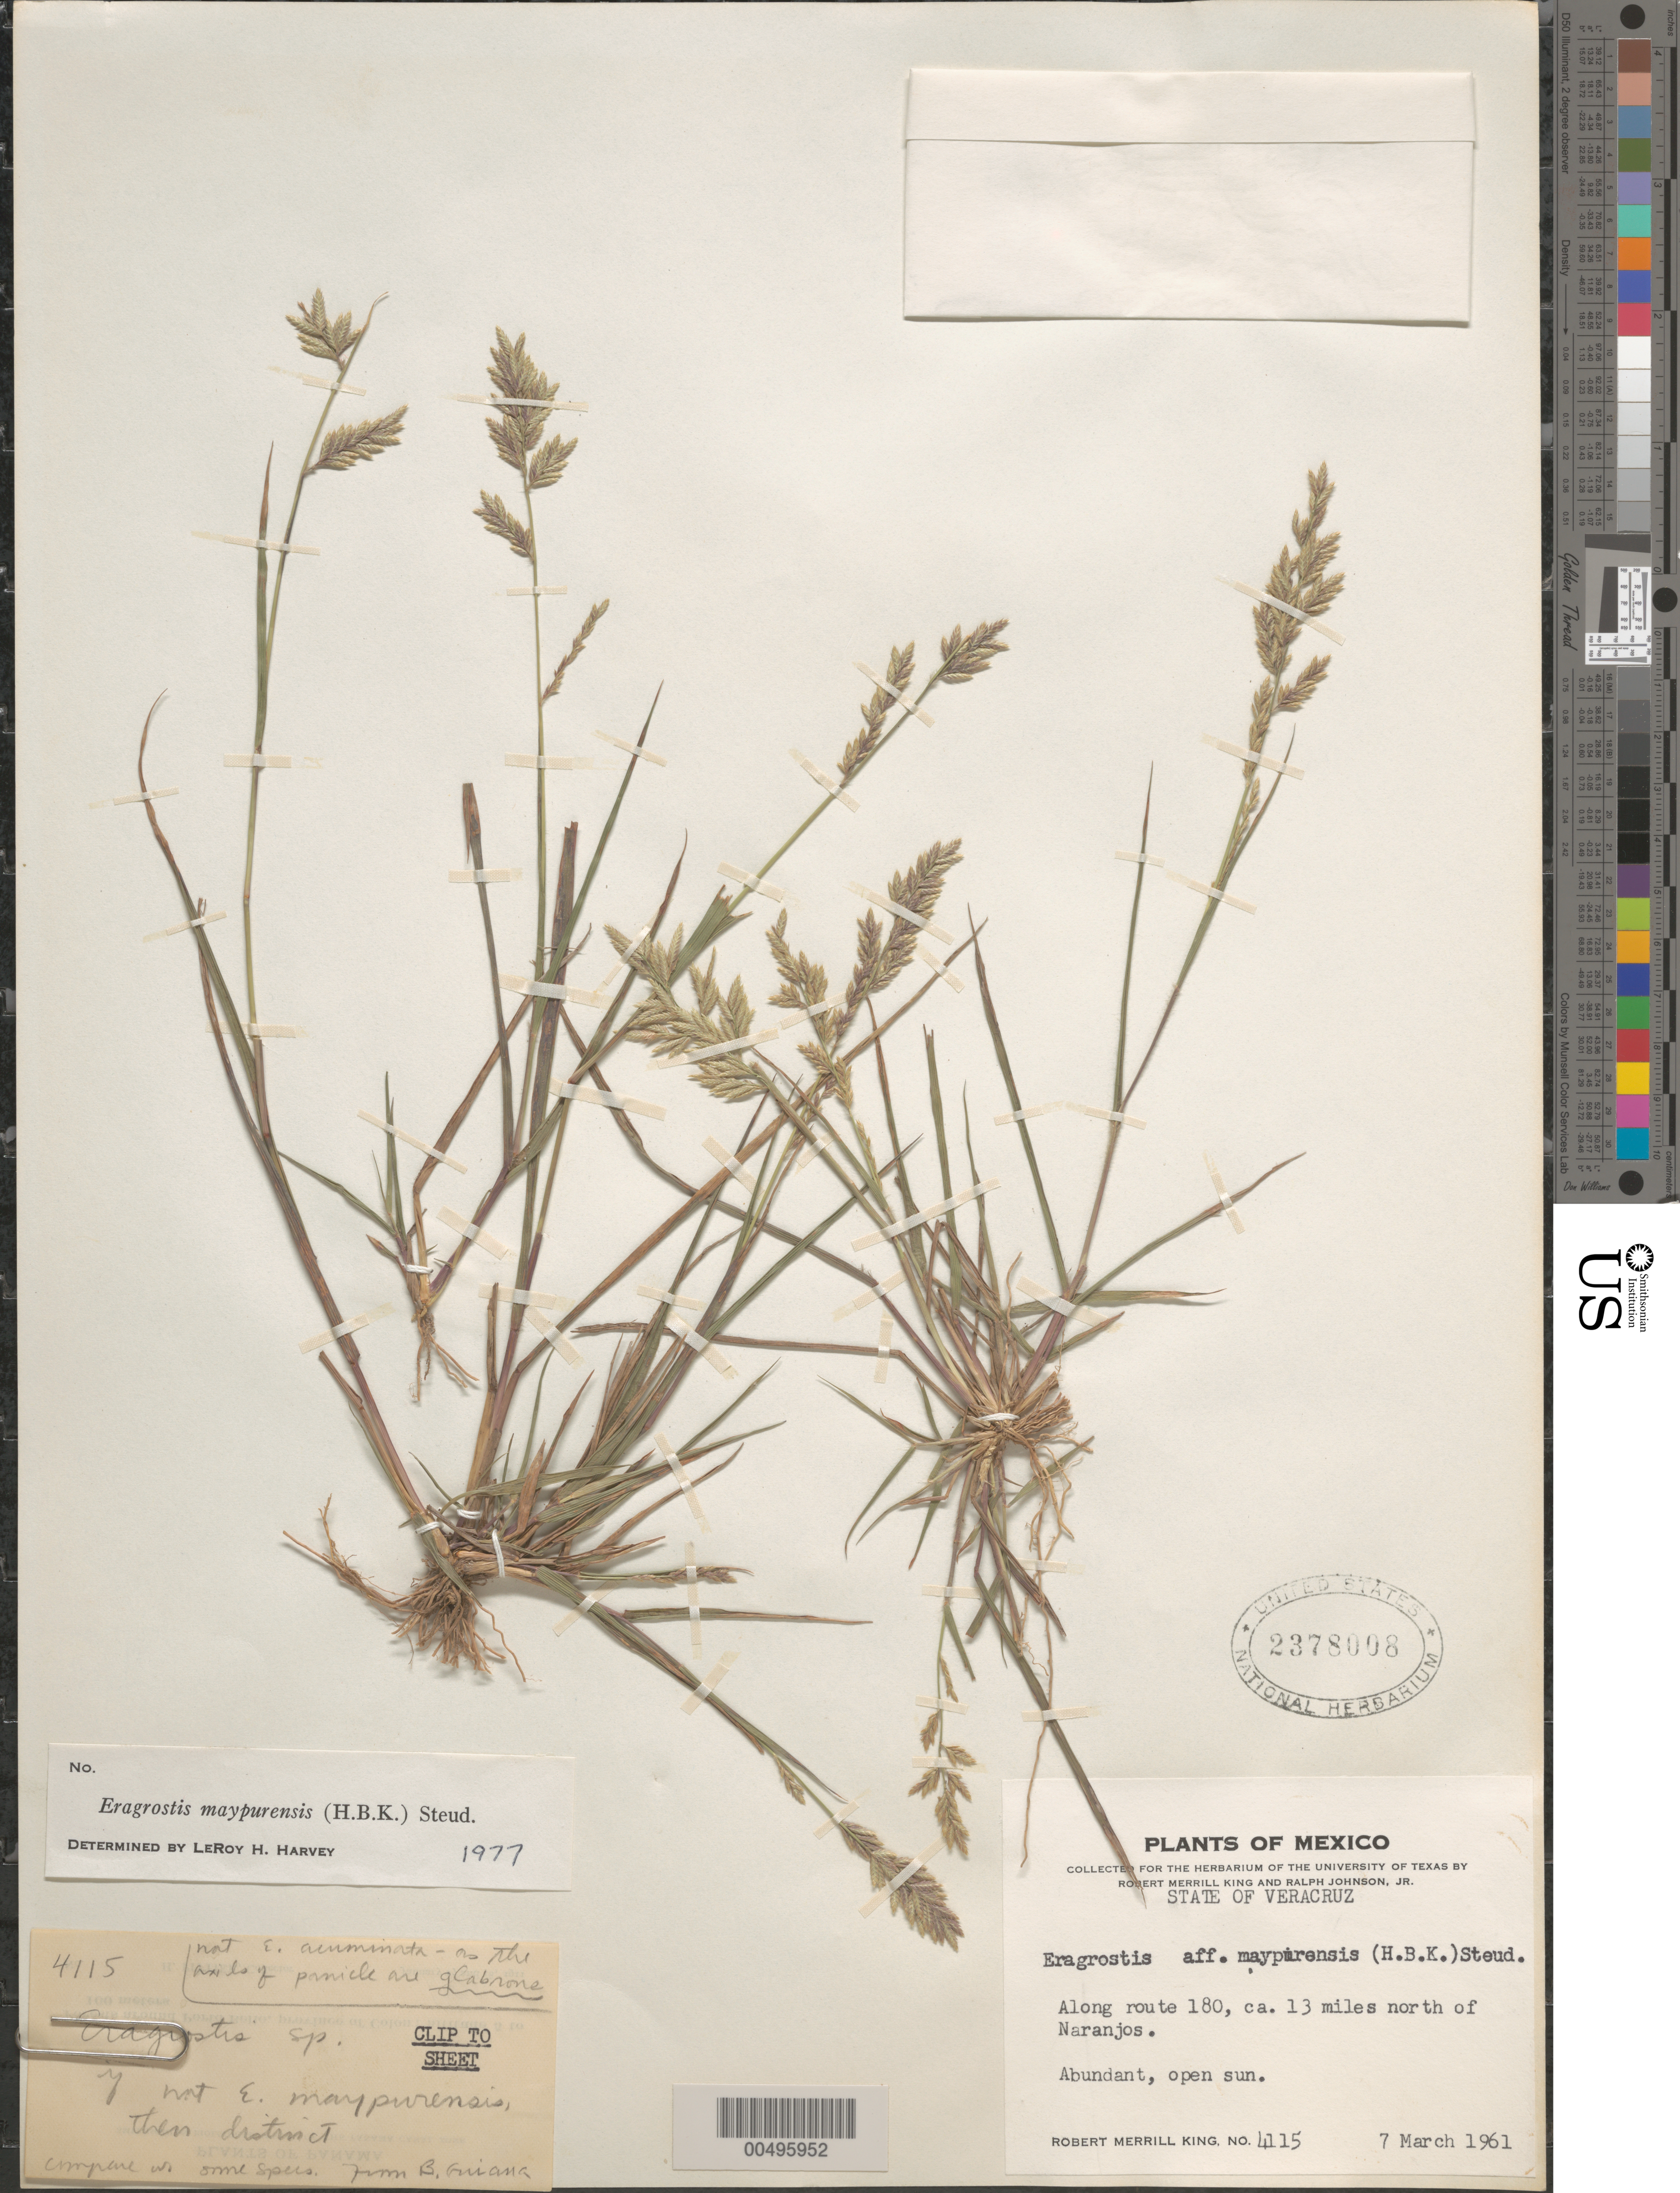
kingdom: Plantae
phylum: Tracheophyta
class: Liliopsida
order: Poales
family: Poaceae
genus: Eragrostis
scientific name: Eragrostis maypurensis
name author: (Kunth) Steud.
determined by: Harvey, L. H.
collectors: R. M. King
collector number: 4115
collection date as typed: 7 Mar 1961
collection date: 1961-03-07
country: Mexico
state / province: Veracruz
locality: Along rt 180, ca 13 mi N of Naranjos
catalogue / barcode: US 2378008